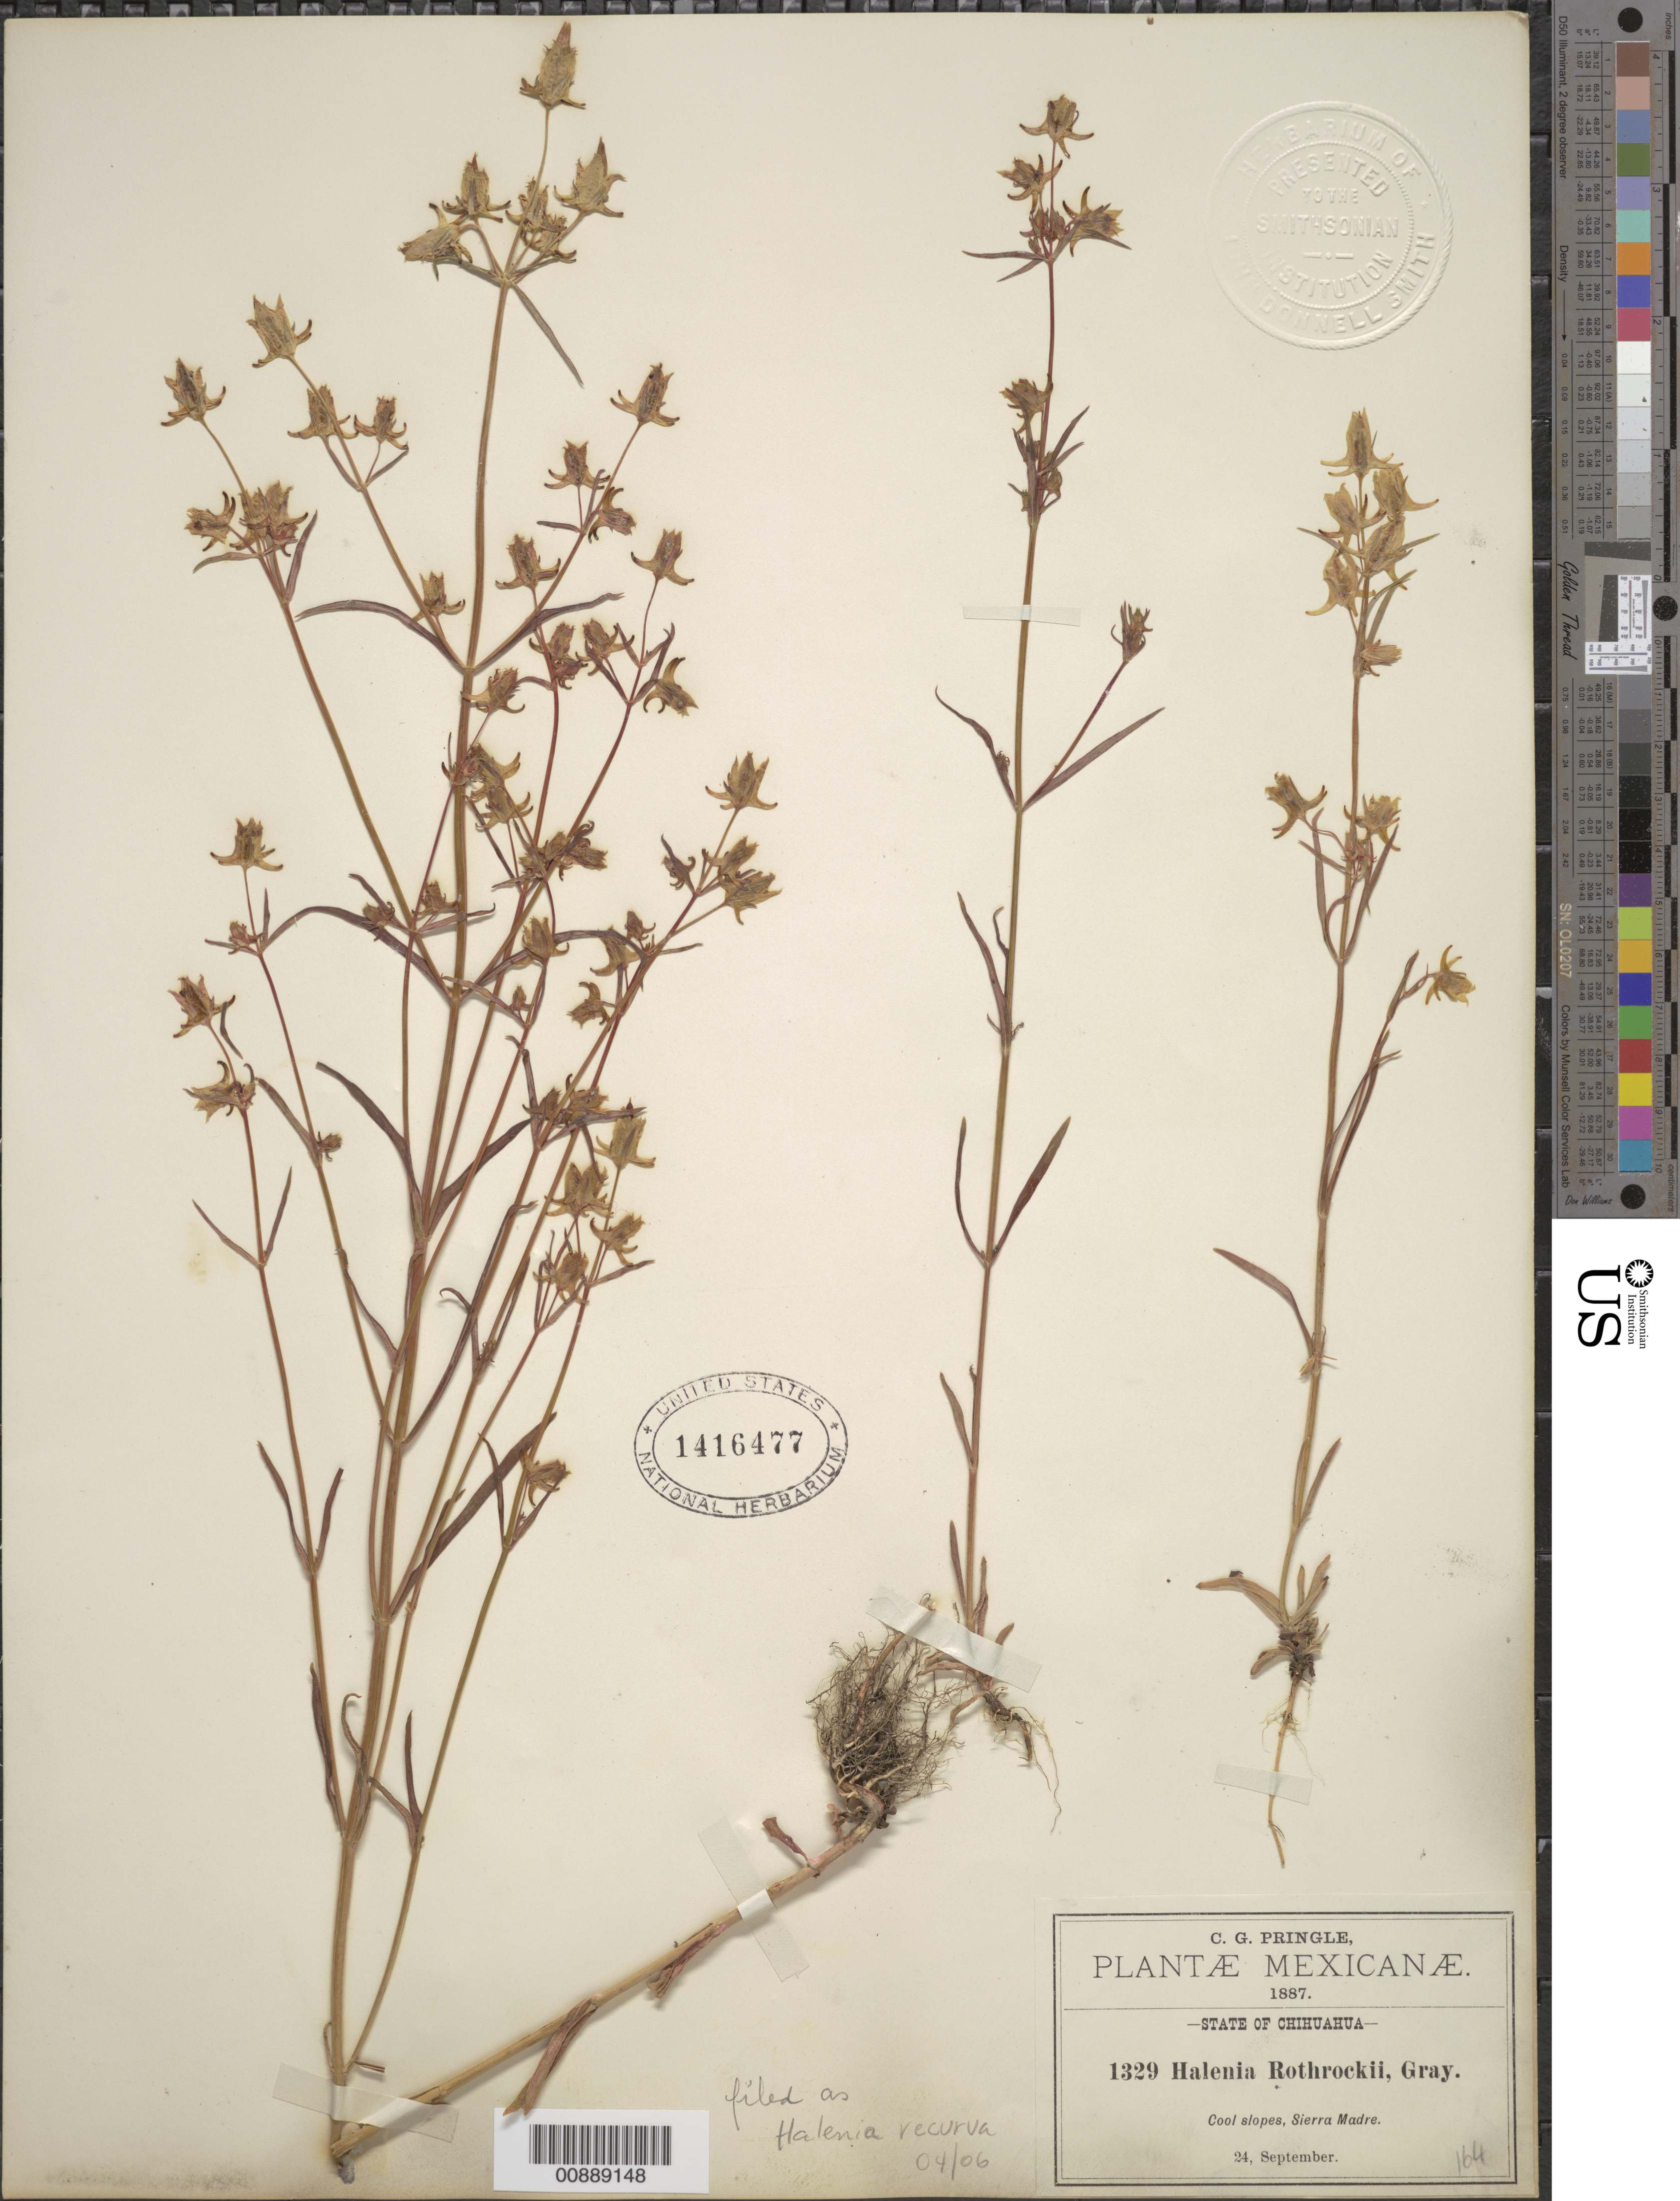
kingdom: Plantae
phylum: Tracheophyta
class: Magnoliopsida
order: Gentianales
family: Gentianaceae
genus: Halenia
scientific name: Halenia recurva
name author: (Sm.) C.K. Allen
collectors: C. G. Pringle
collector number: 1329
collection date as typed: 24 Sep 1887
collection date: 1887-09-24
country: Mexico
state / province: Chihuahua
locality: Sierra Madre, Chihuahua.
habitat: Cool slopes.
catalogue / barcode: US 1416477